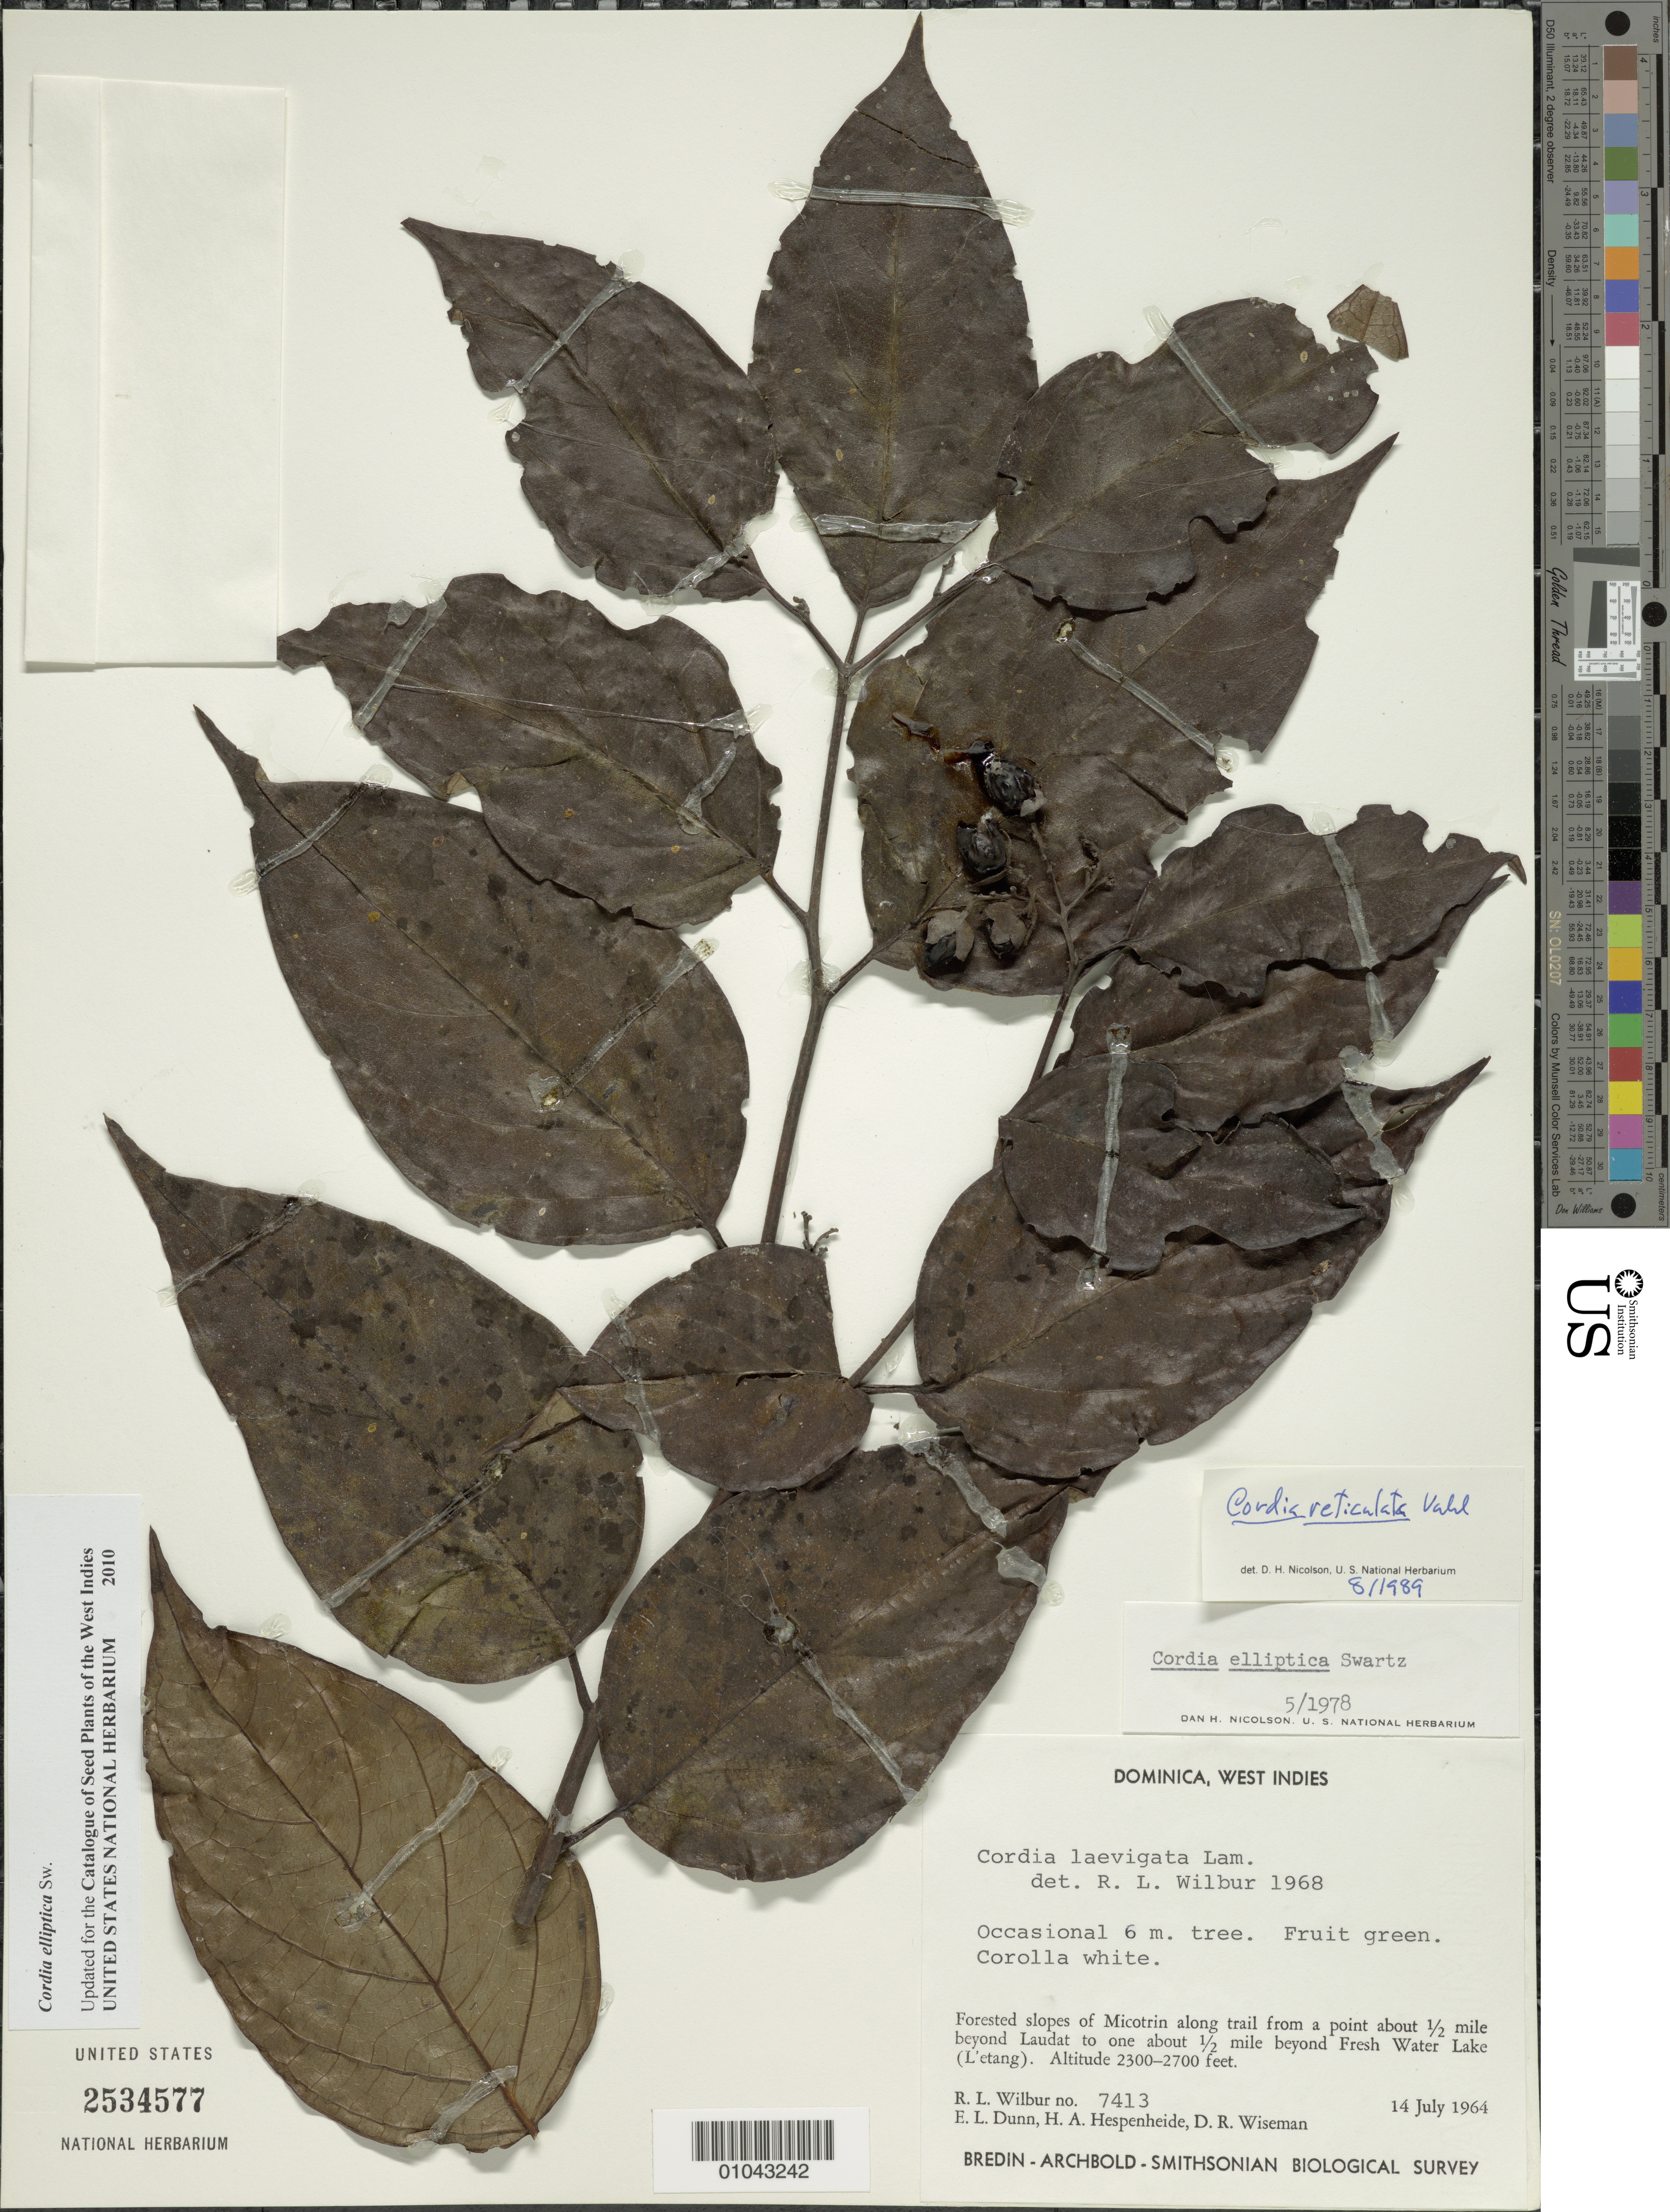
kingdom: Plantae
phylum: Tracheophyta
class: Magnoliopsida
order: Boraginales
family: Cordiaceae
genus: Cordia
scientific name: Cordia elliptica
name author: Sw.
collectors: R. L. Wilbur, E. Dunn, H. A. Hespenheide & D. R. Wiseman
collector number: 7413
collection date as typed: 14 Jul 1964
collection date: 1964-07-14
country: Dominica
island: Dominica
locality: Micotrin slopes, along trail from a point about 0.5 miles beyond Laudat to one about 0.5 miles beyond Fresh Water lake (L'etang)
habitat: Forested slopes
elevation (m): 701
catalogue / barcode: US 2534577